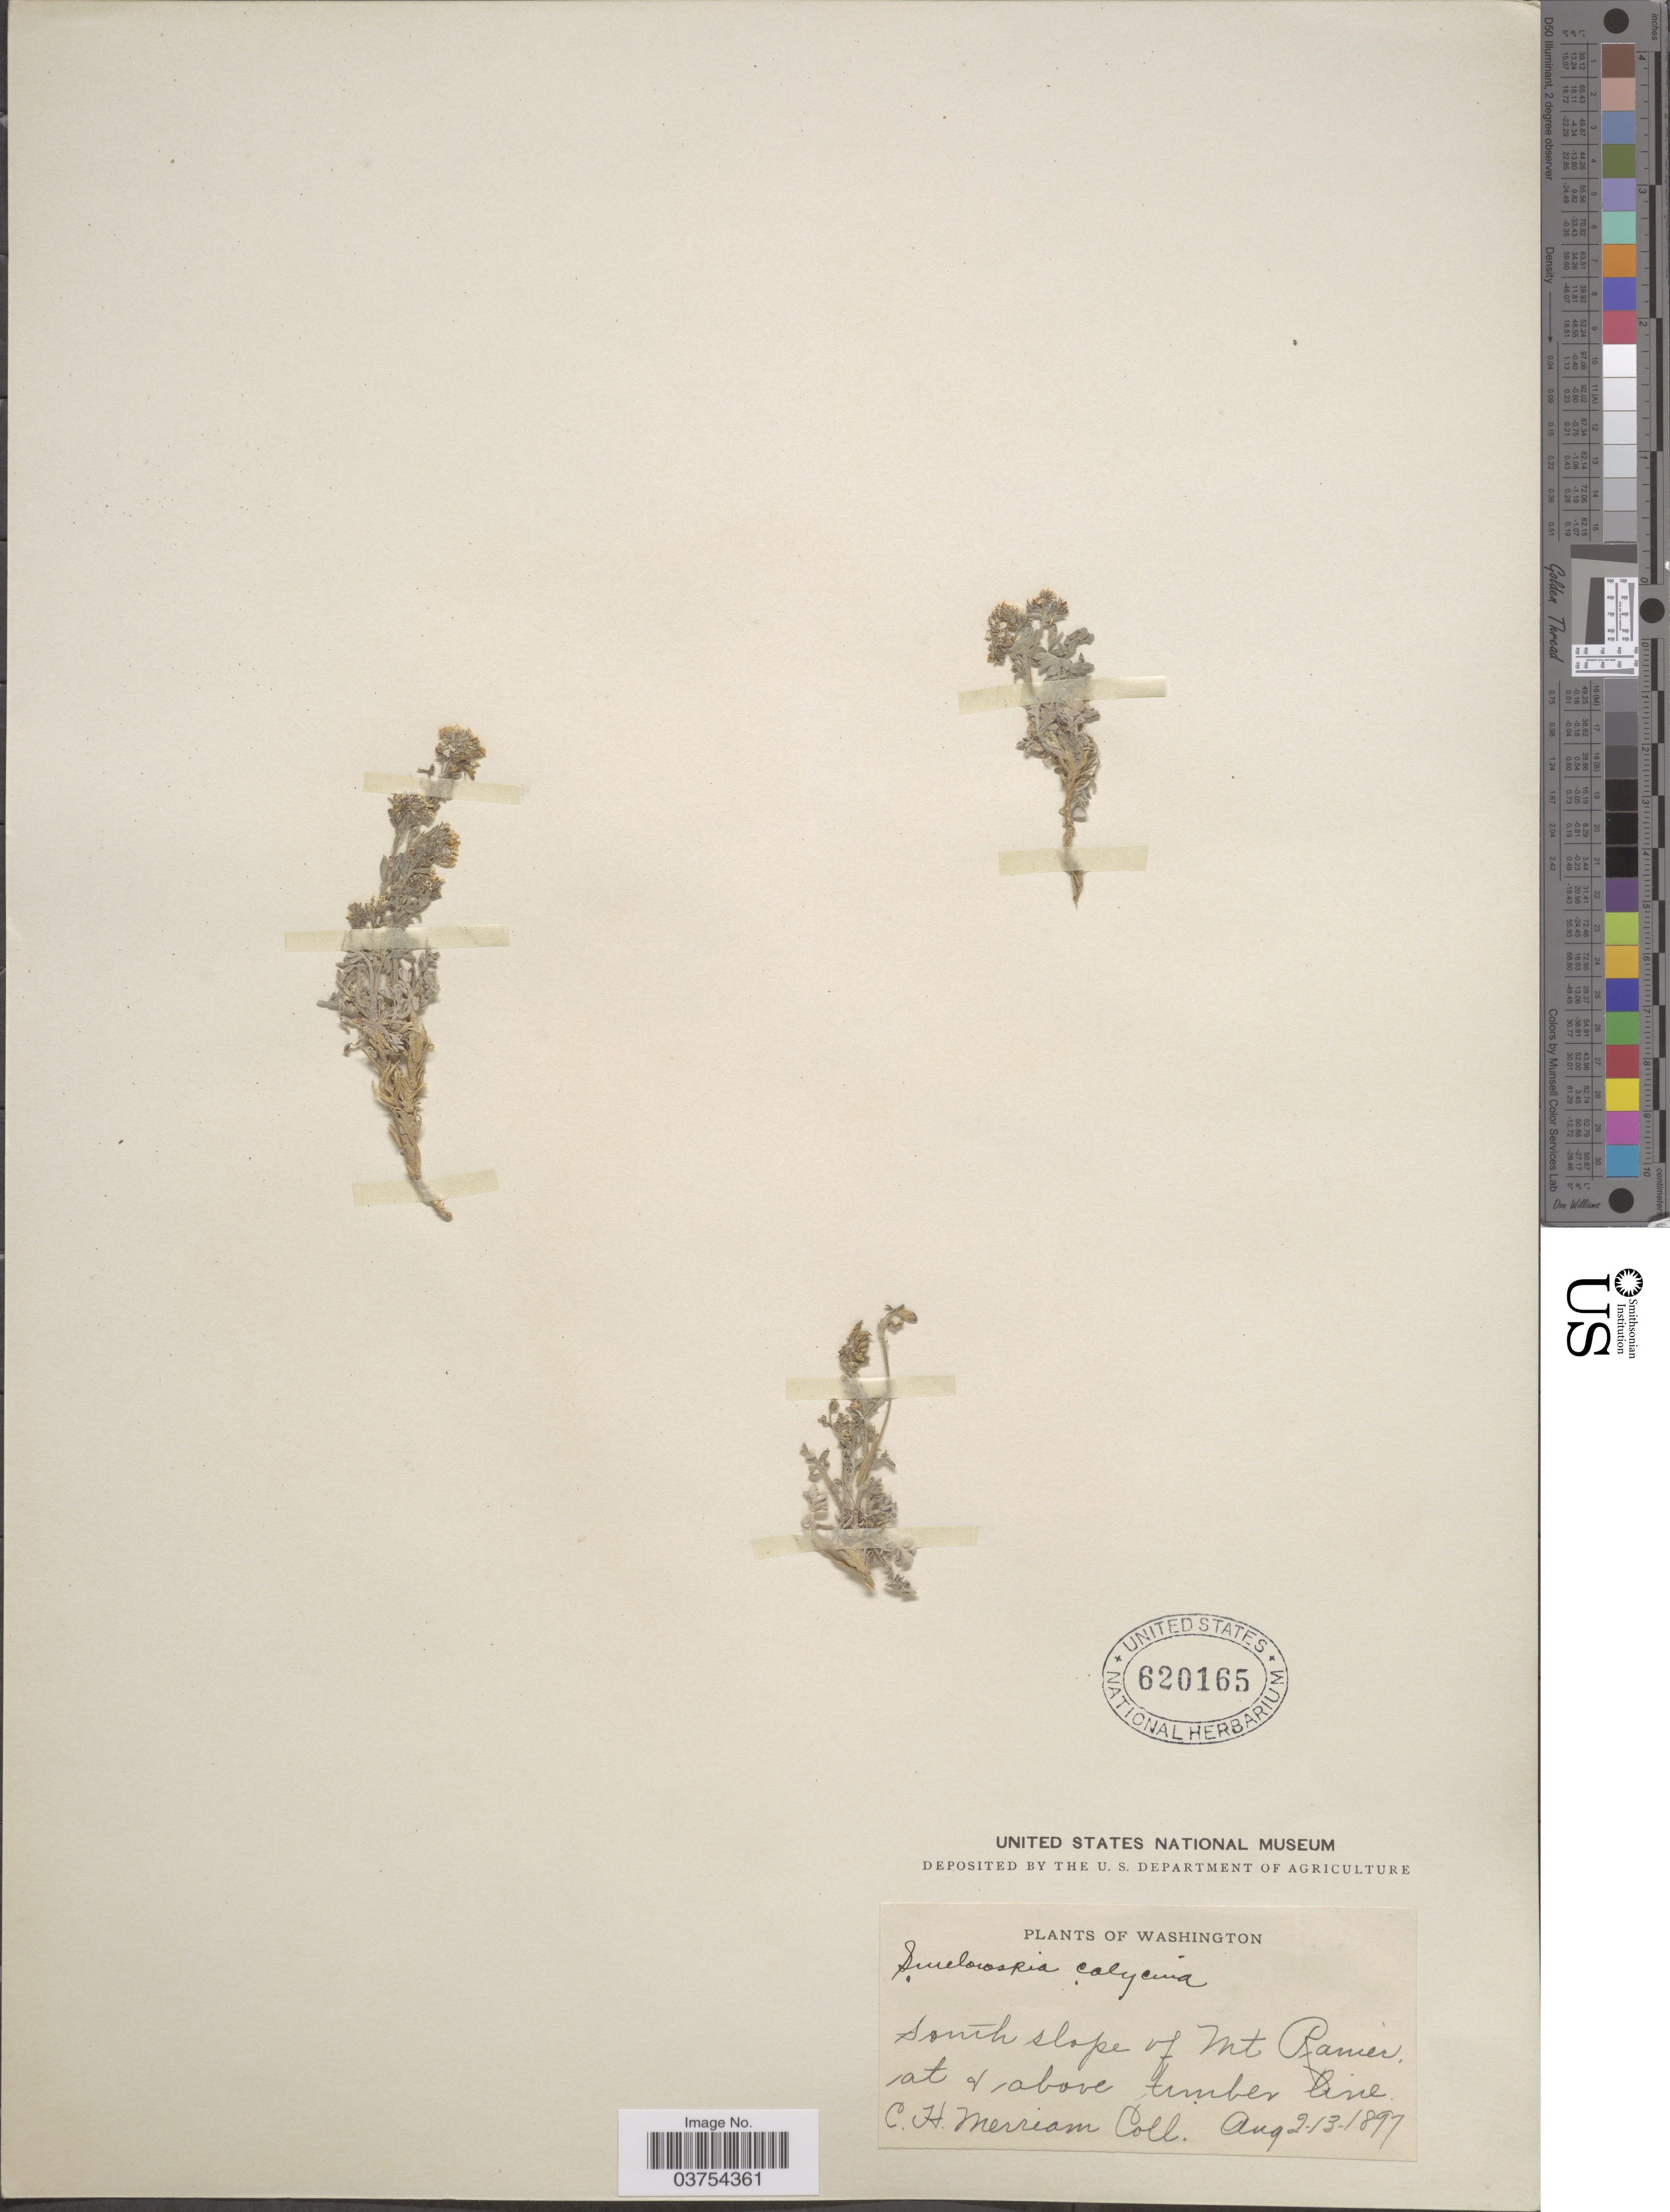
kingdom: Plantae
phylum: Tracheophyta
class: Magnoliopsida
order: Brassicales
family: Brassicaceae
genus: Smelowskia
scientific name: Smelowskia ovalis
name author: M.E. Jones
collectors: C. Merriam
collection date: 1897-08-02/1897-08-13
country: United States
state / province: Washington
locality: South slope of Mt. Rainier at & above timber line.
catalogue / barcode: US 620165